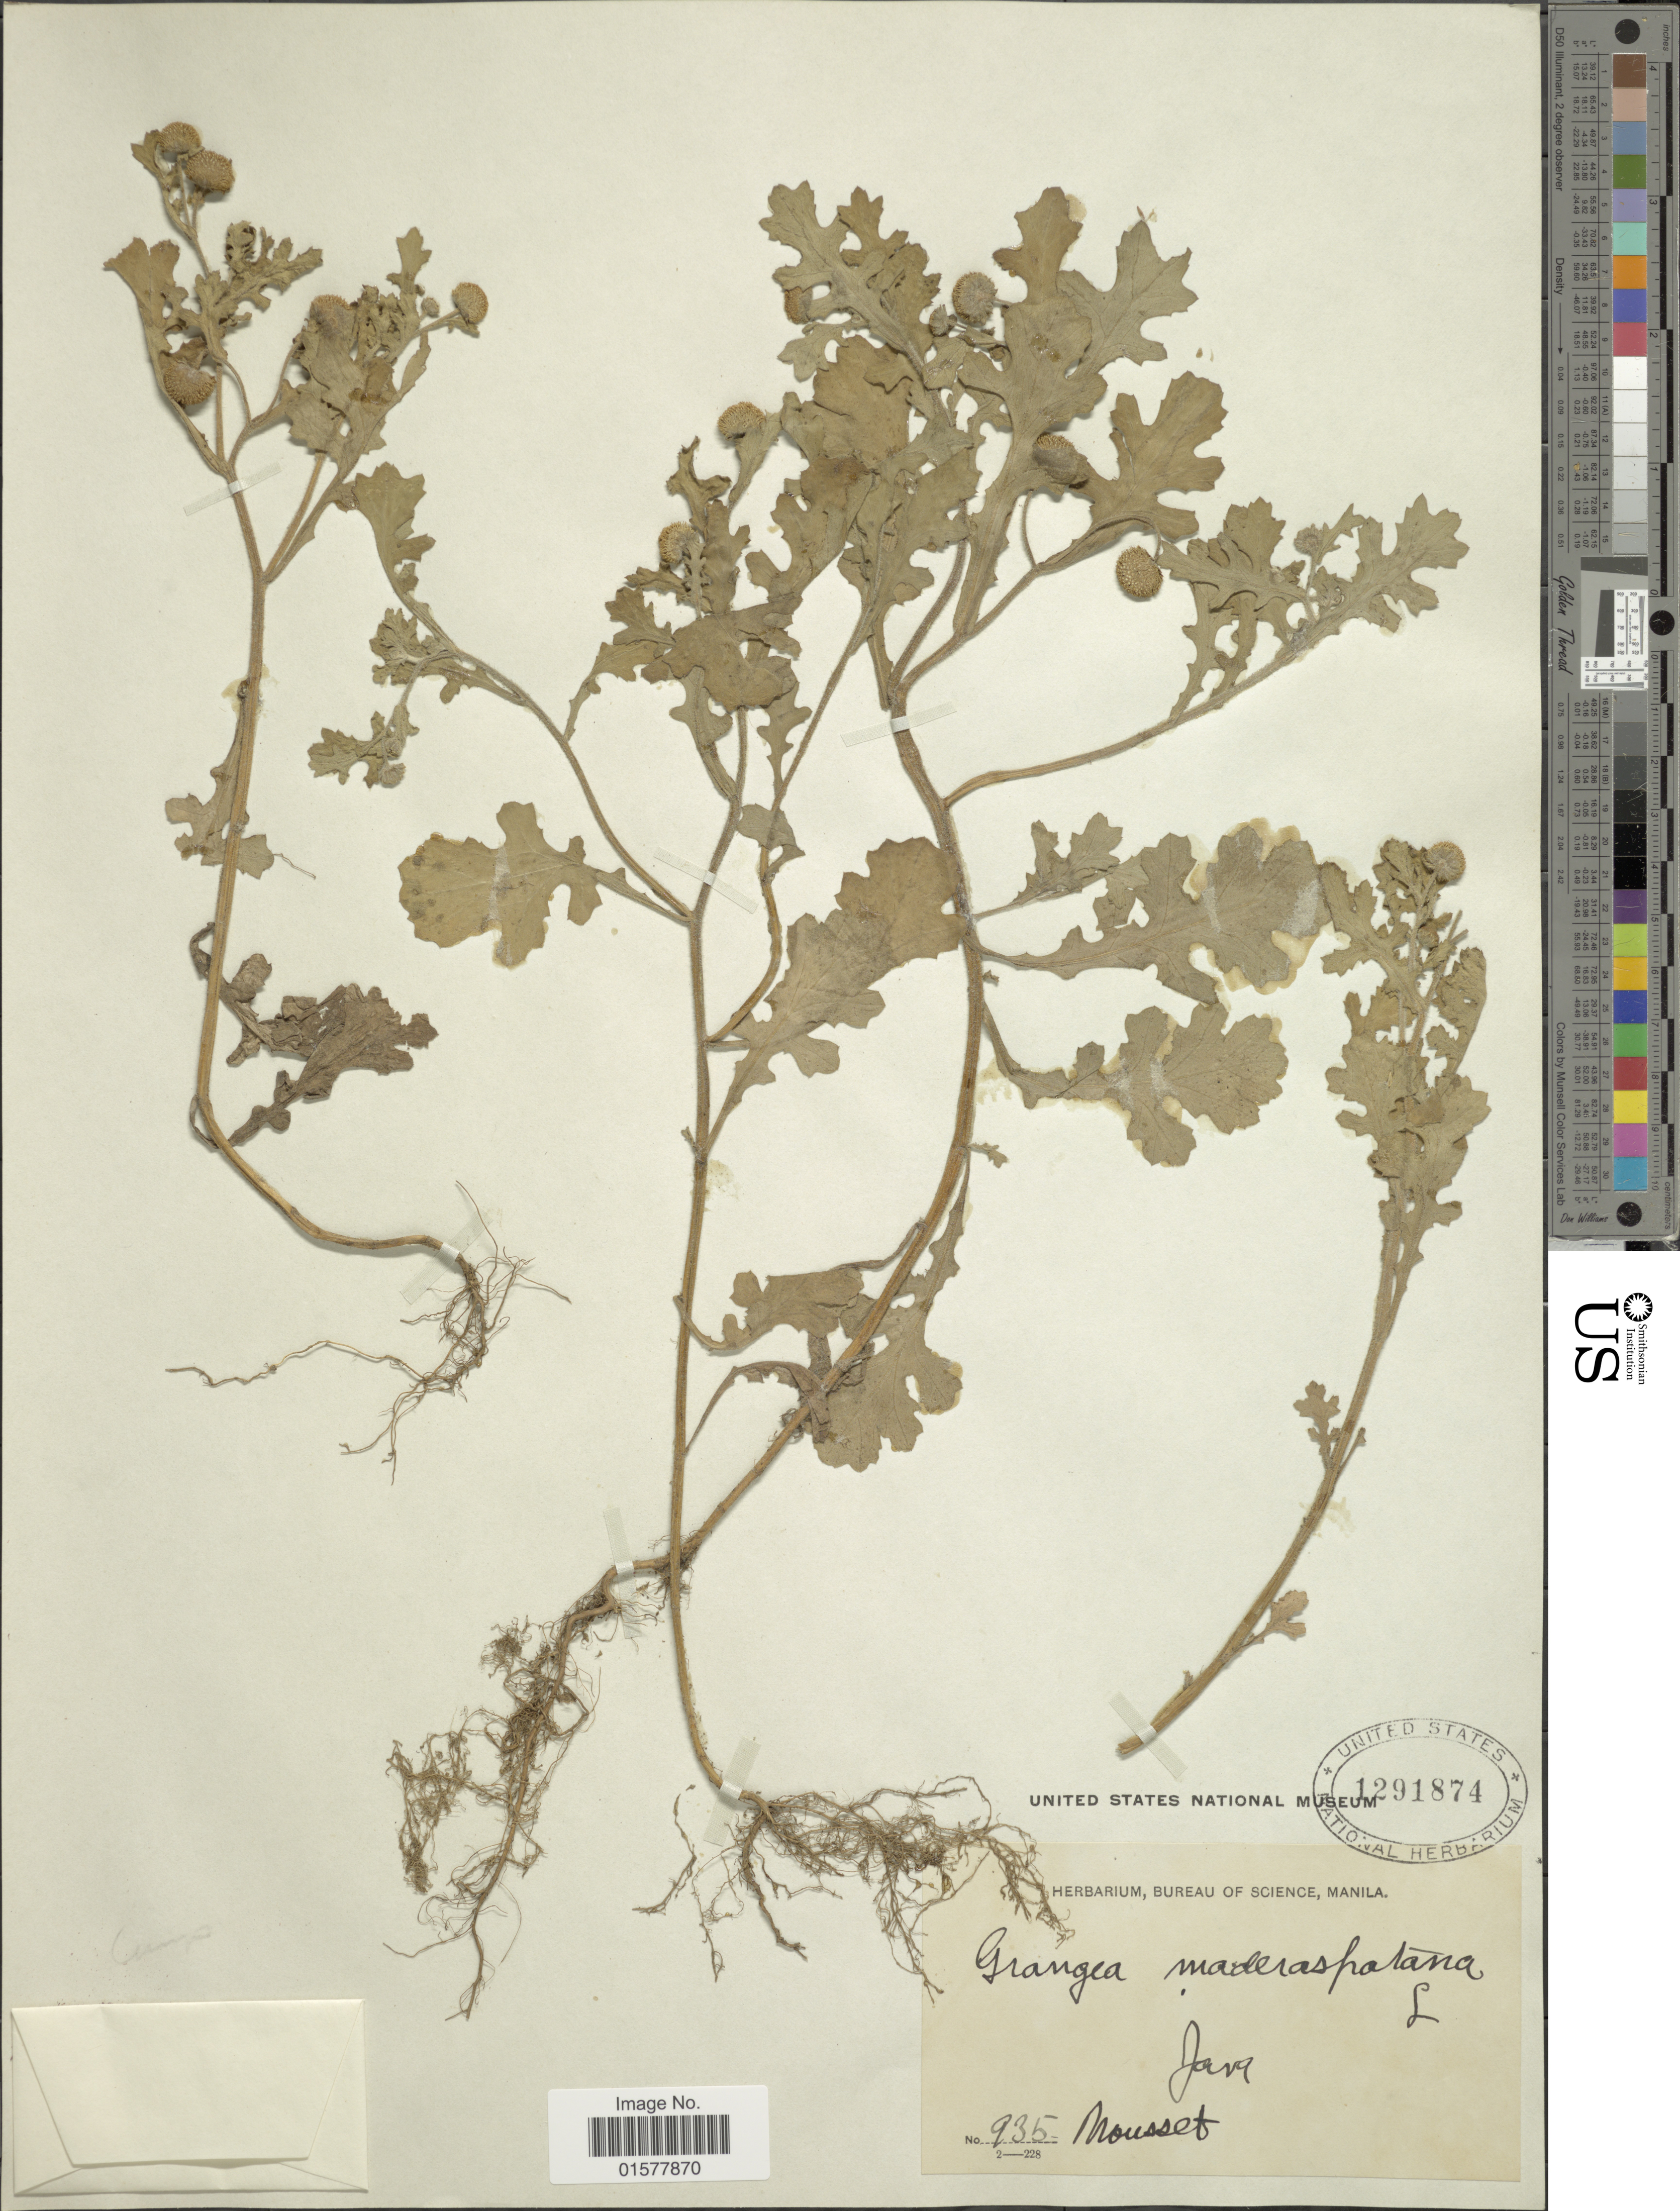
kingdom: Plantae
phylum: Tracheophyta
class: Magnoliopsida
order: Asterales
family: Asteraceae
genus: Grangea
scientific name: Grangea maderaspatana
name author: (L.) Poir.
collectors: Mousset, --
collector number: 935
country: Indonesia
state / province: Java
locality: Manila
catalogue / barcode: US 1291874